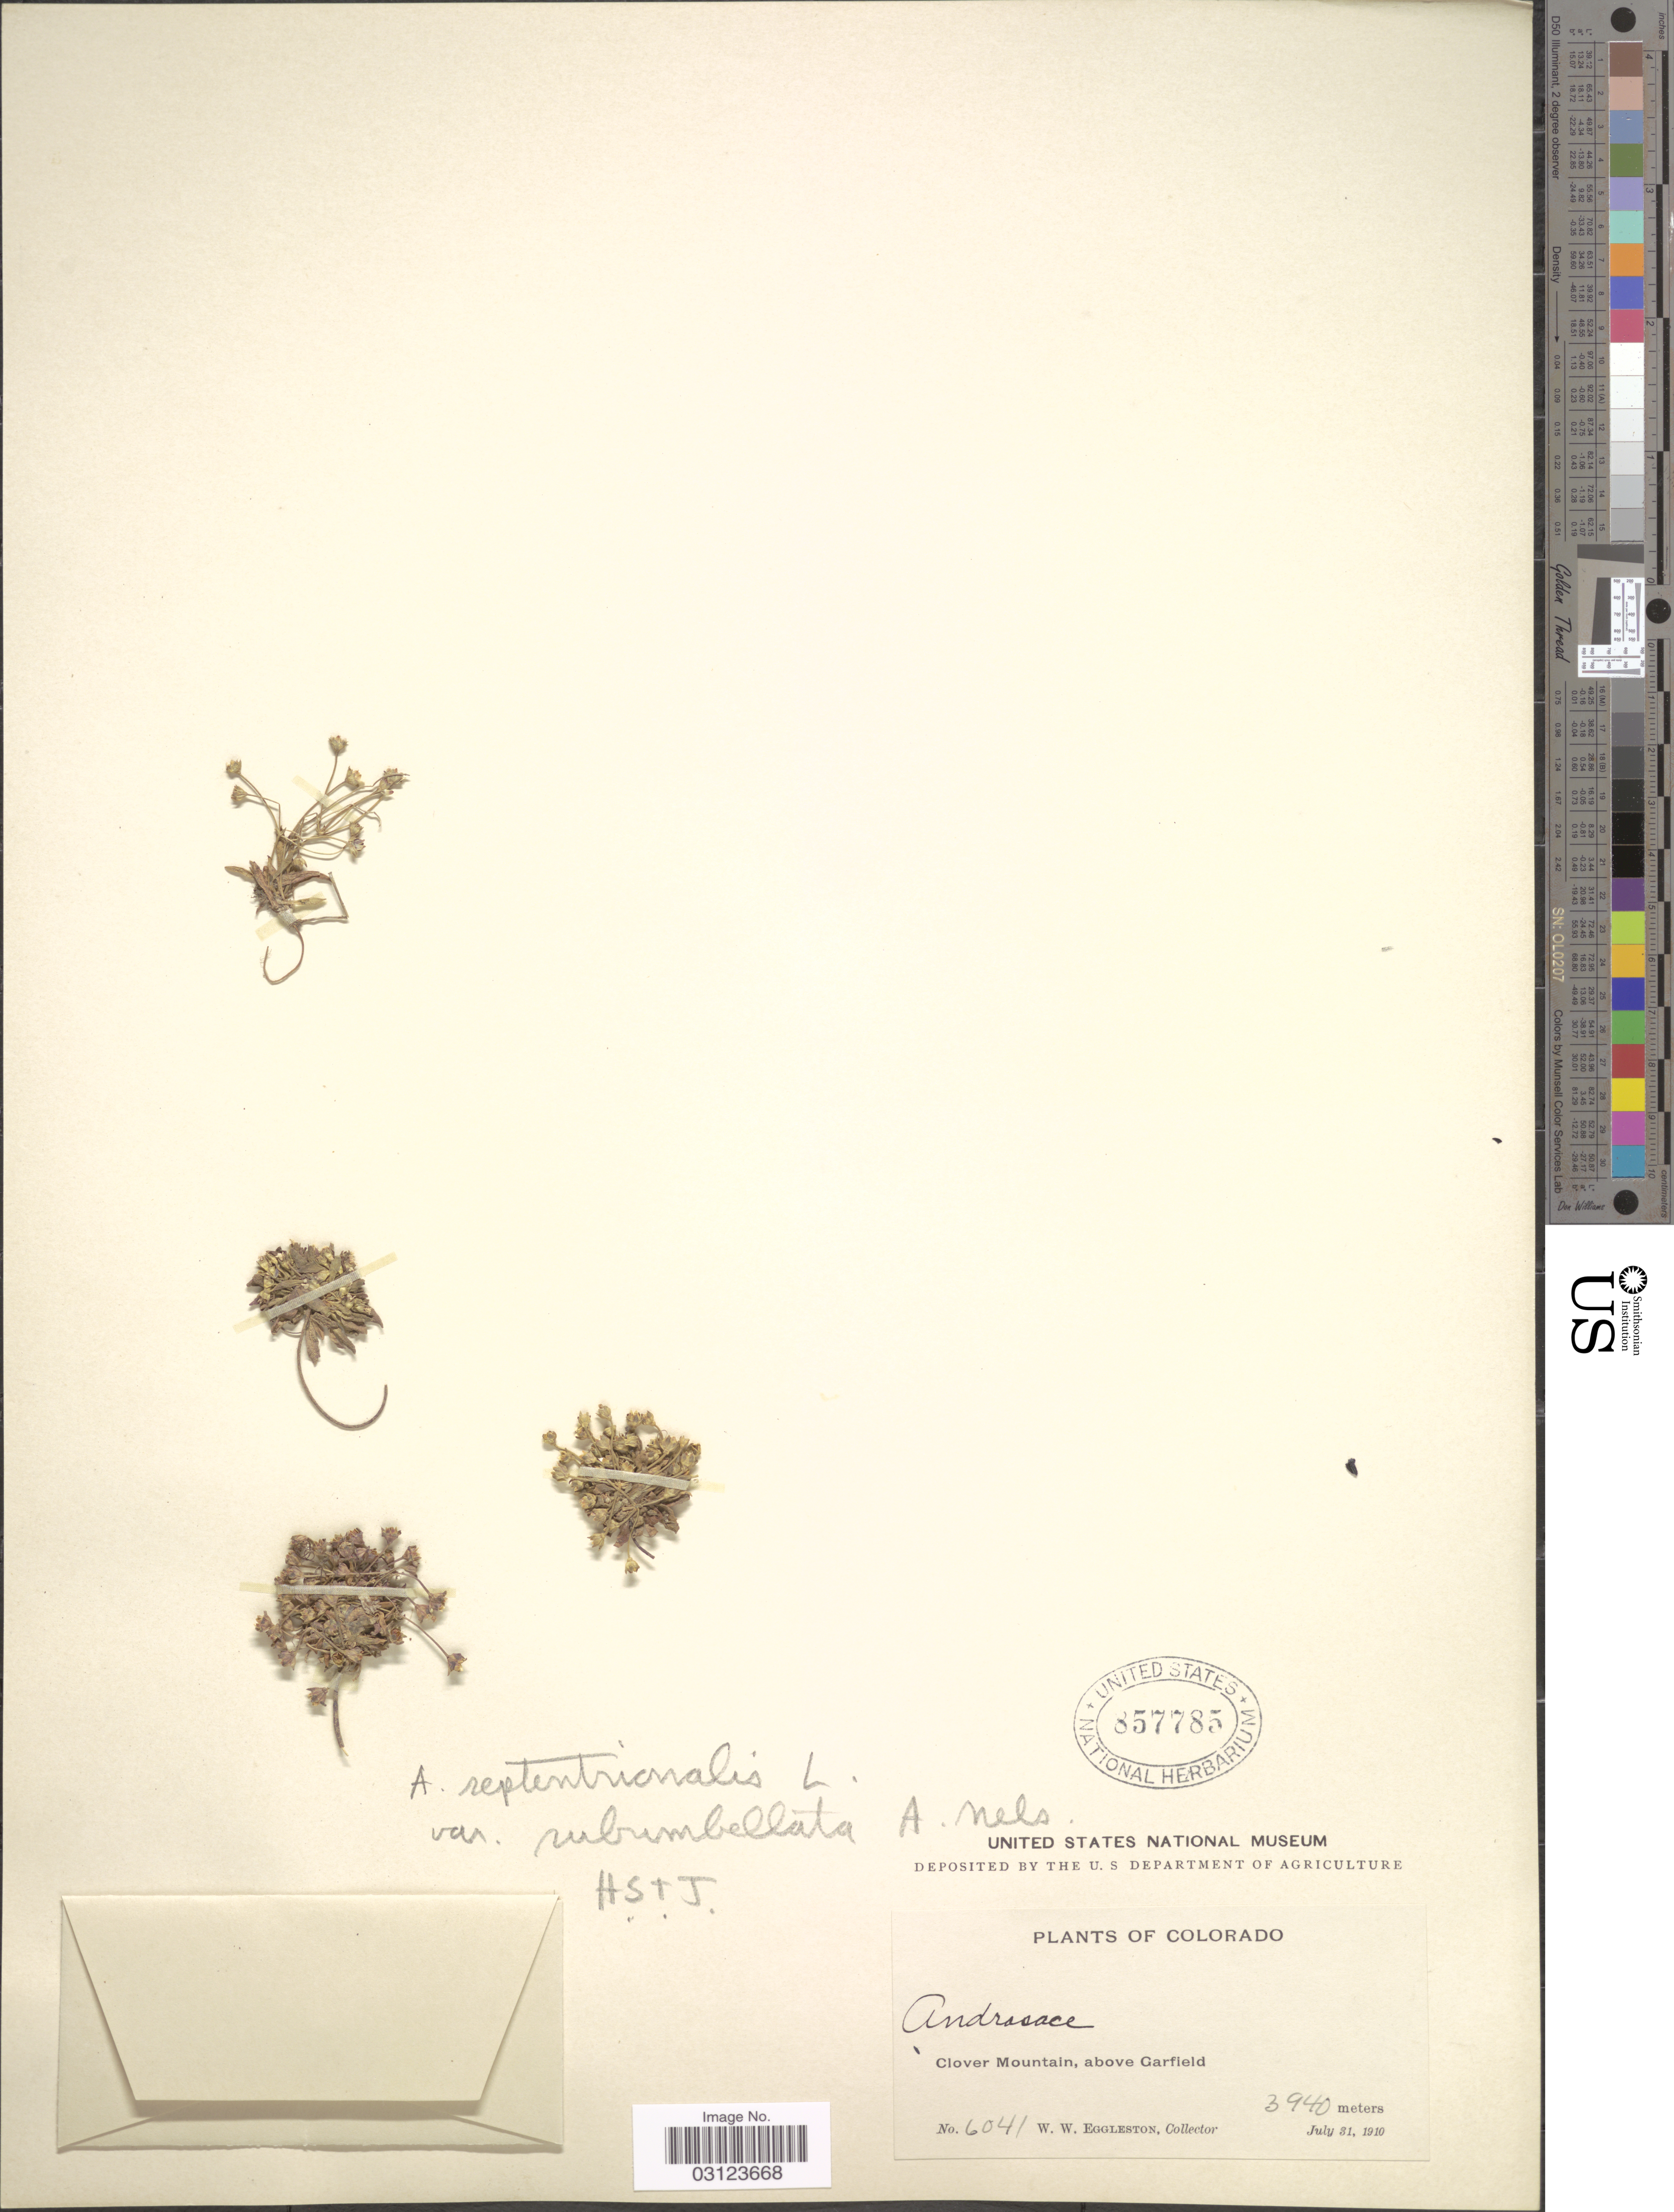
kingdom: Plantae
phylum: Tracheophyta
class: Magnoliopsida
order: Ericales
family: Primulaceae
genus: Androsace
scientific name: Androsace septentrionalis subsp. subumbellata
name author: (A. Nelson) G.T. Robbins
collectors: W. W. Eggleston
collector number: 6041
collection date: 1910-07-31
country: United States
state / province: Colorado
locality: Clover Mountain, above Garfield.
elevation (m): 3940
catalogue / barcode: US 857785